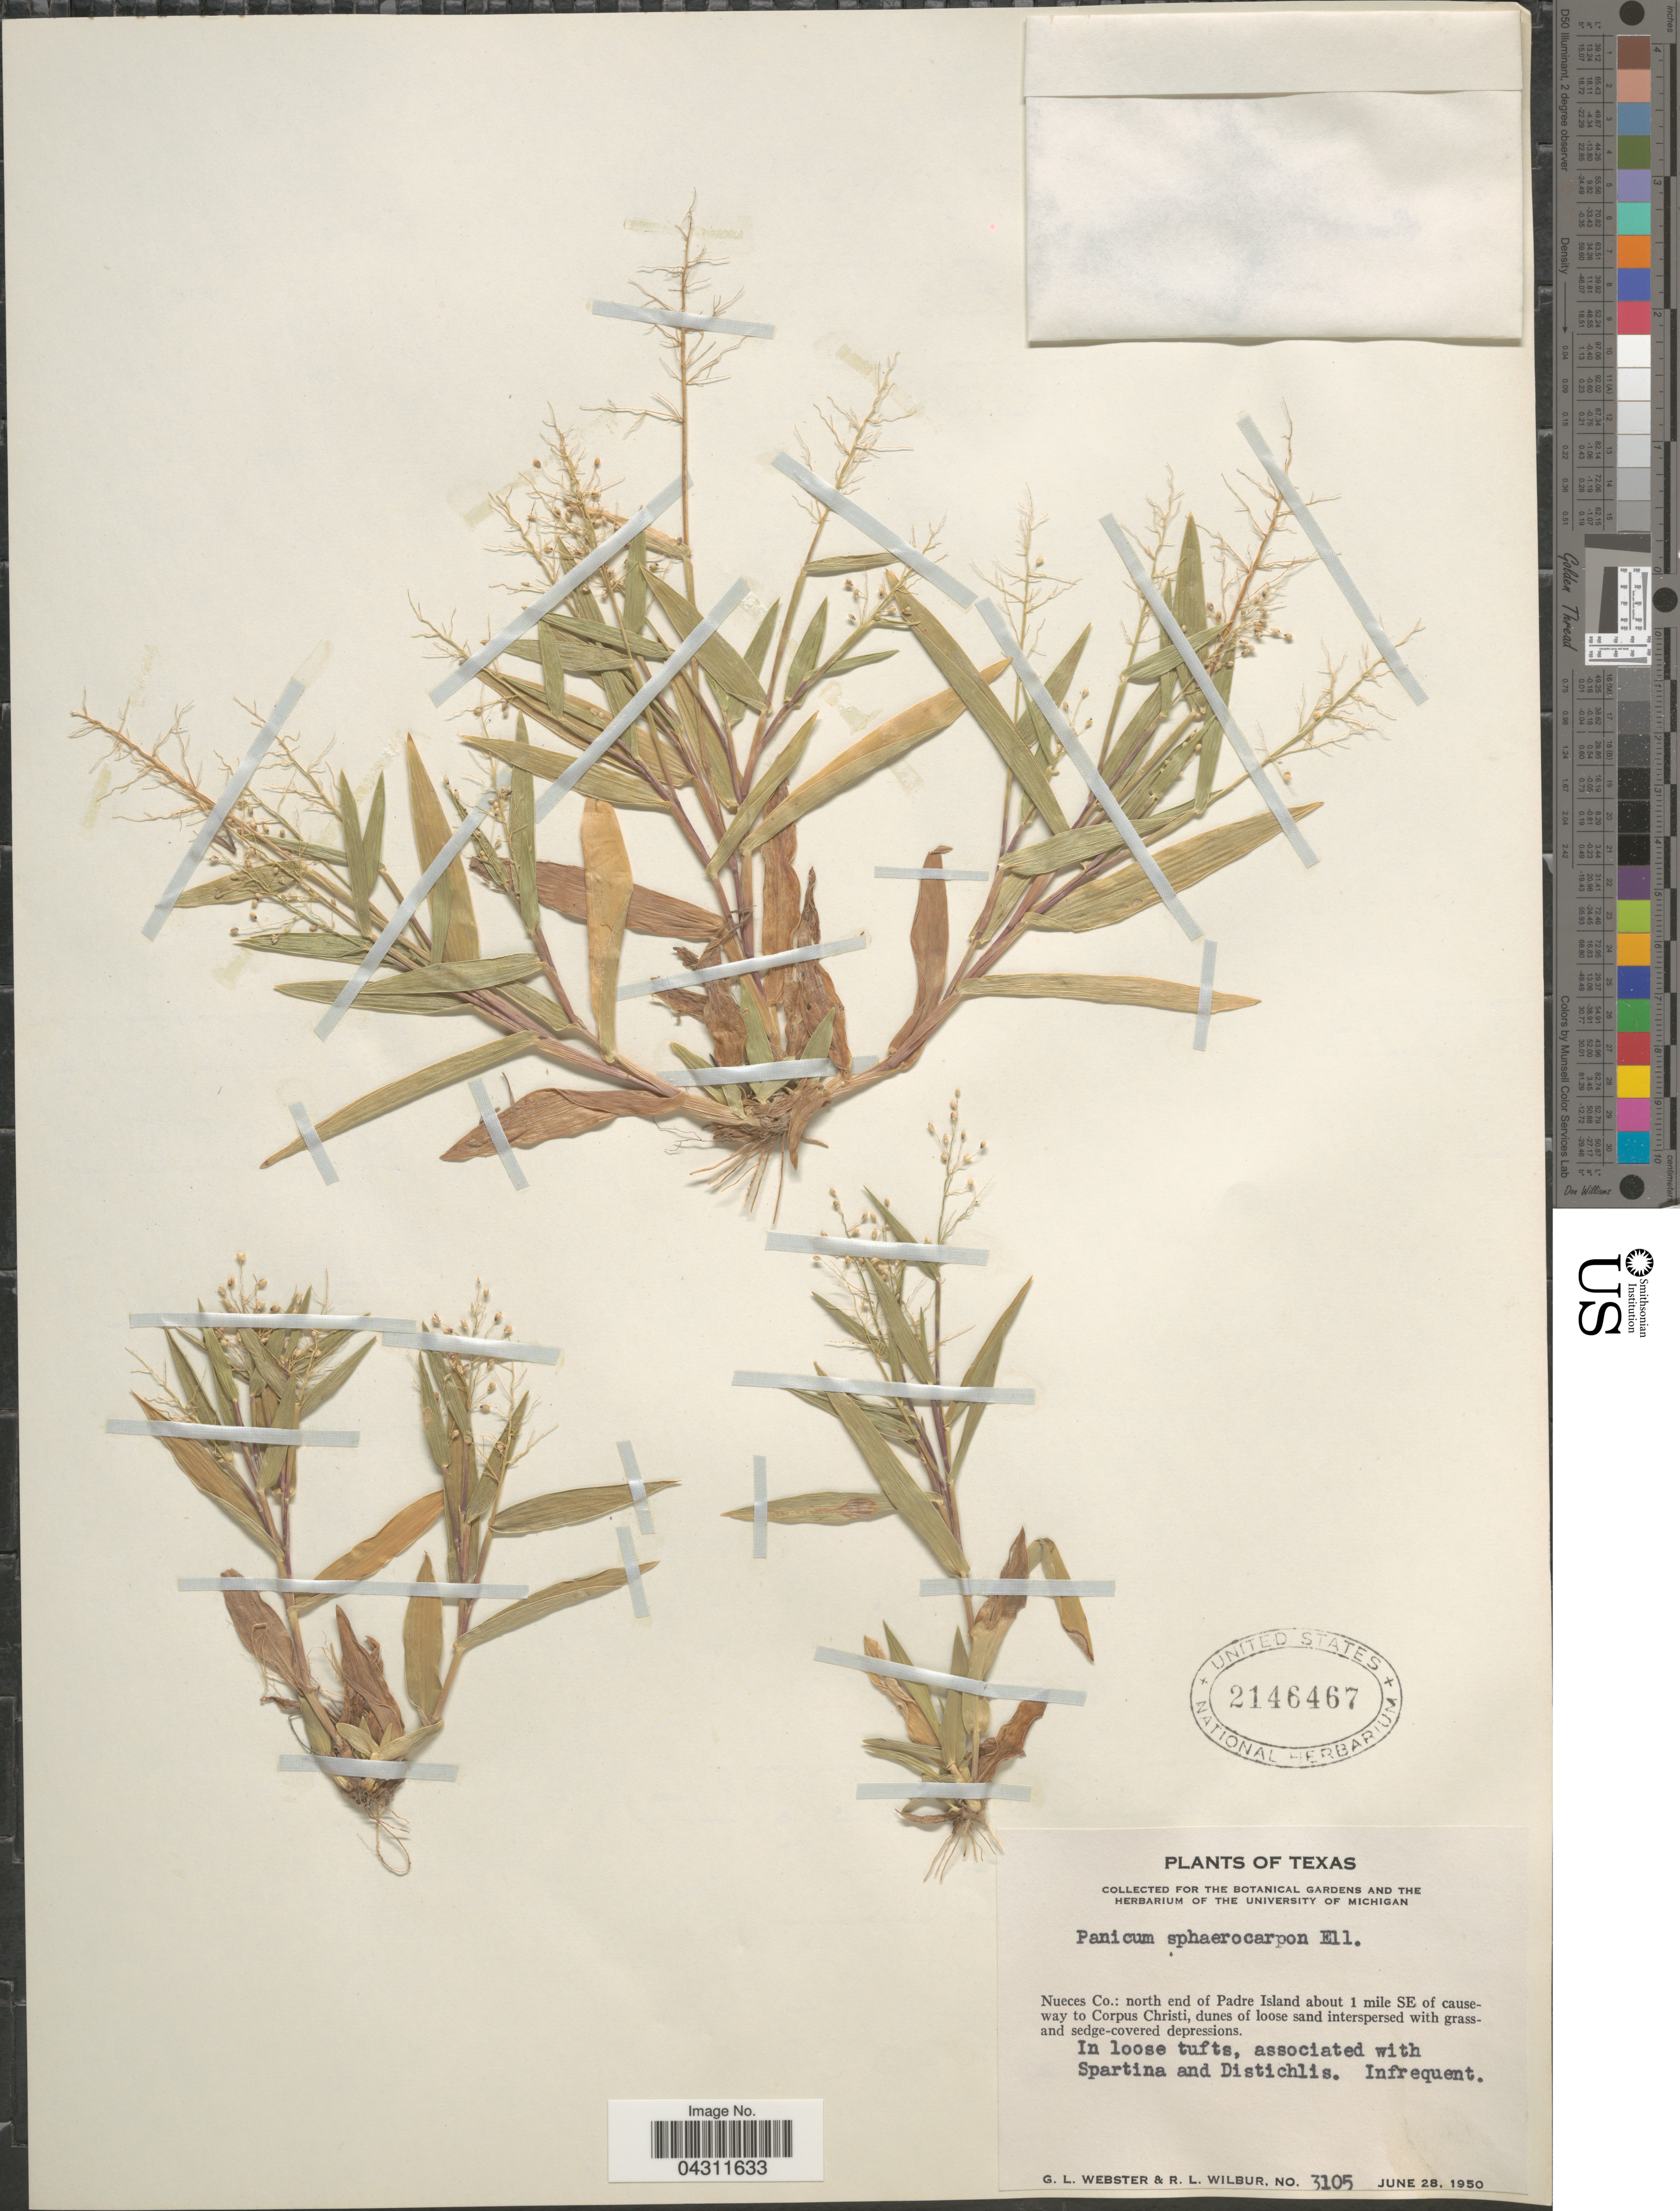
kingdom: Plantae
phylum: Tracheophyta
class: Liliopsida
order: Poales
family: Poaceae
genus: Dichanthelium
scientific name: Dichanthelium strigosum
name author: (Muhl. ex Elliott) Freckmann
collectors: G. L. Webster & R. L. Wilbur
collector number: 3105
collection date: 1950-06-28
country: United States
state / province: Texas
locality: Nueces Co.: north end of Padre Island about 1 mile SE of causeway to Corpus Christi.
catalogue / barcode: US 2146467